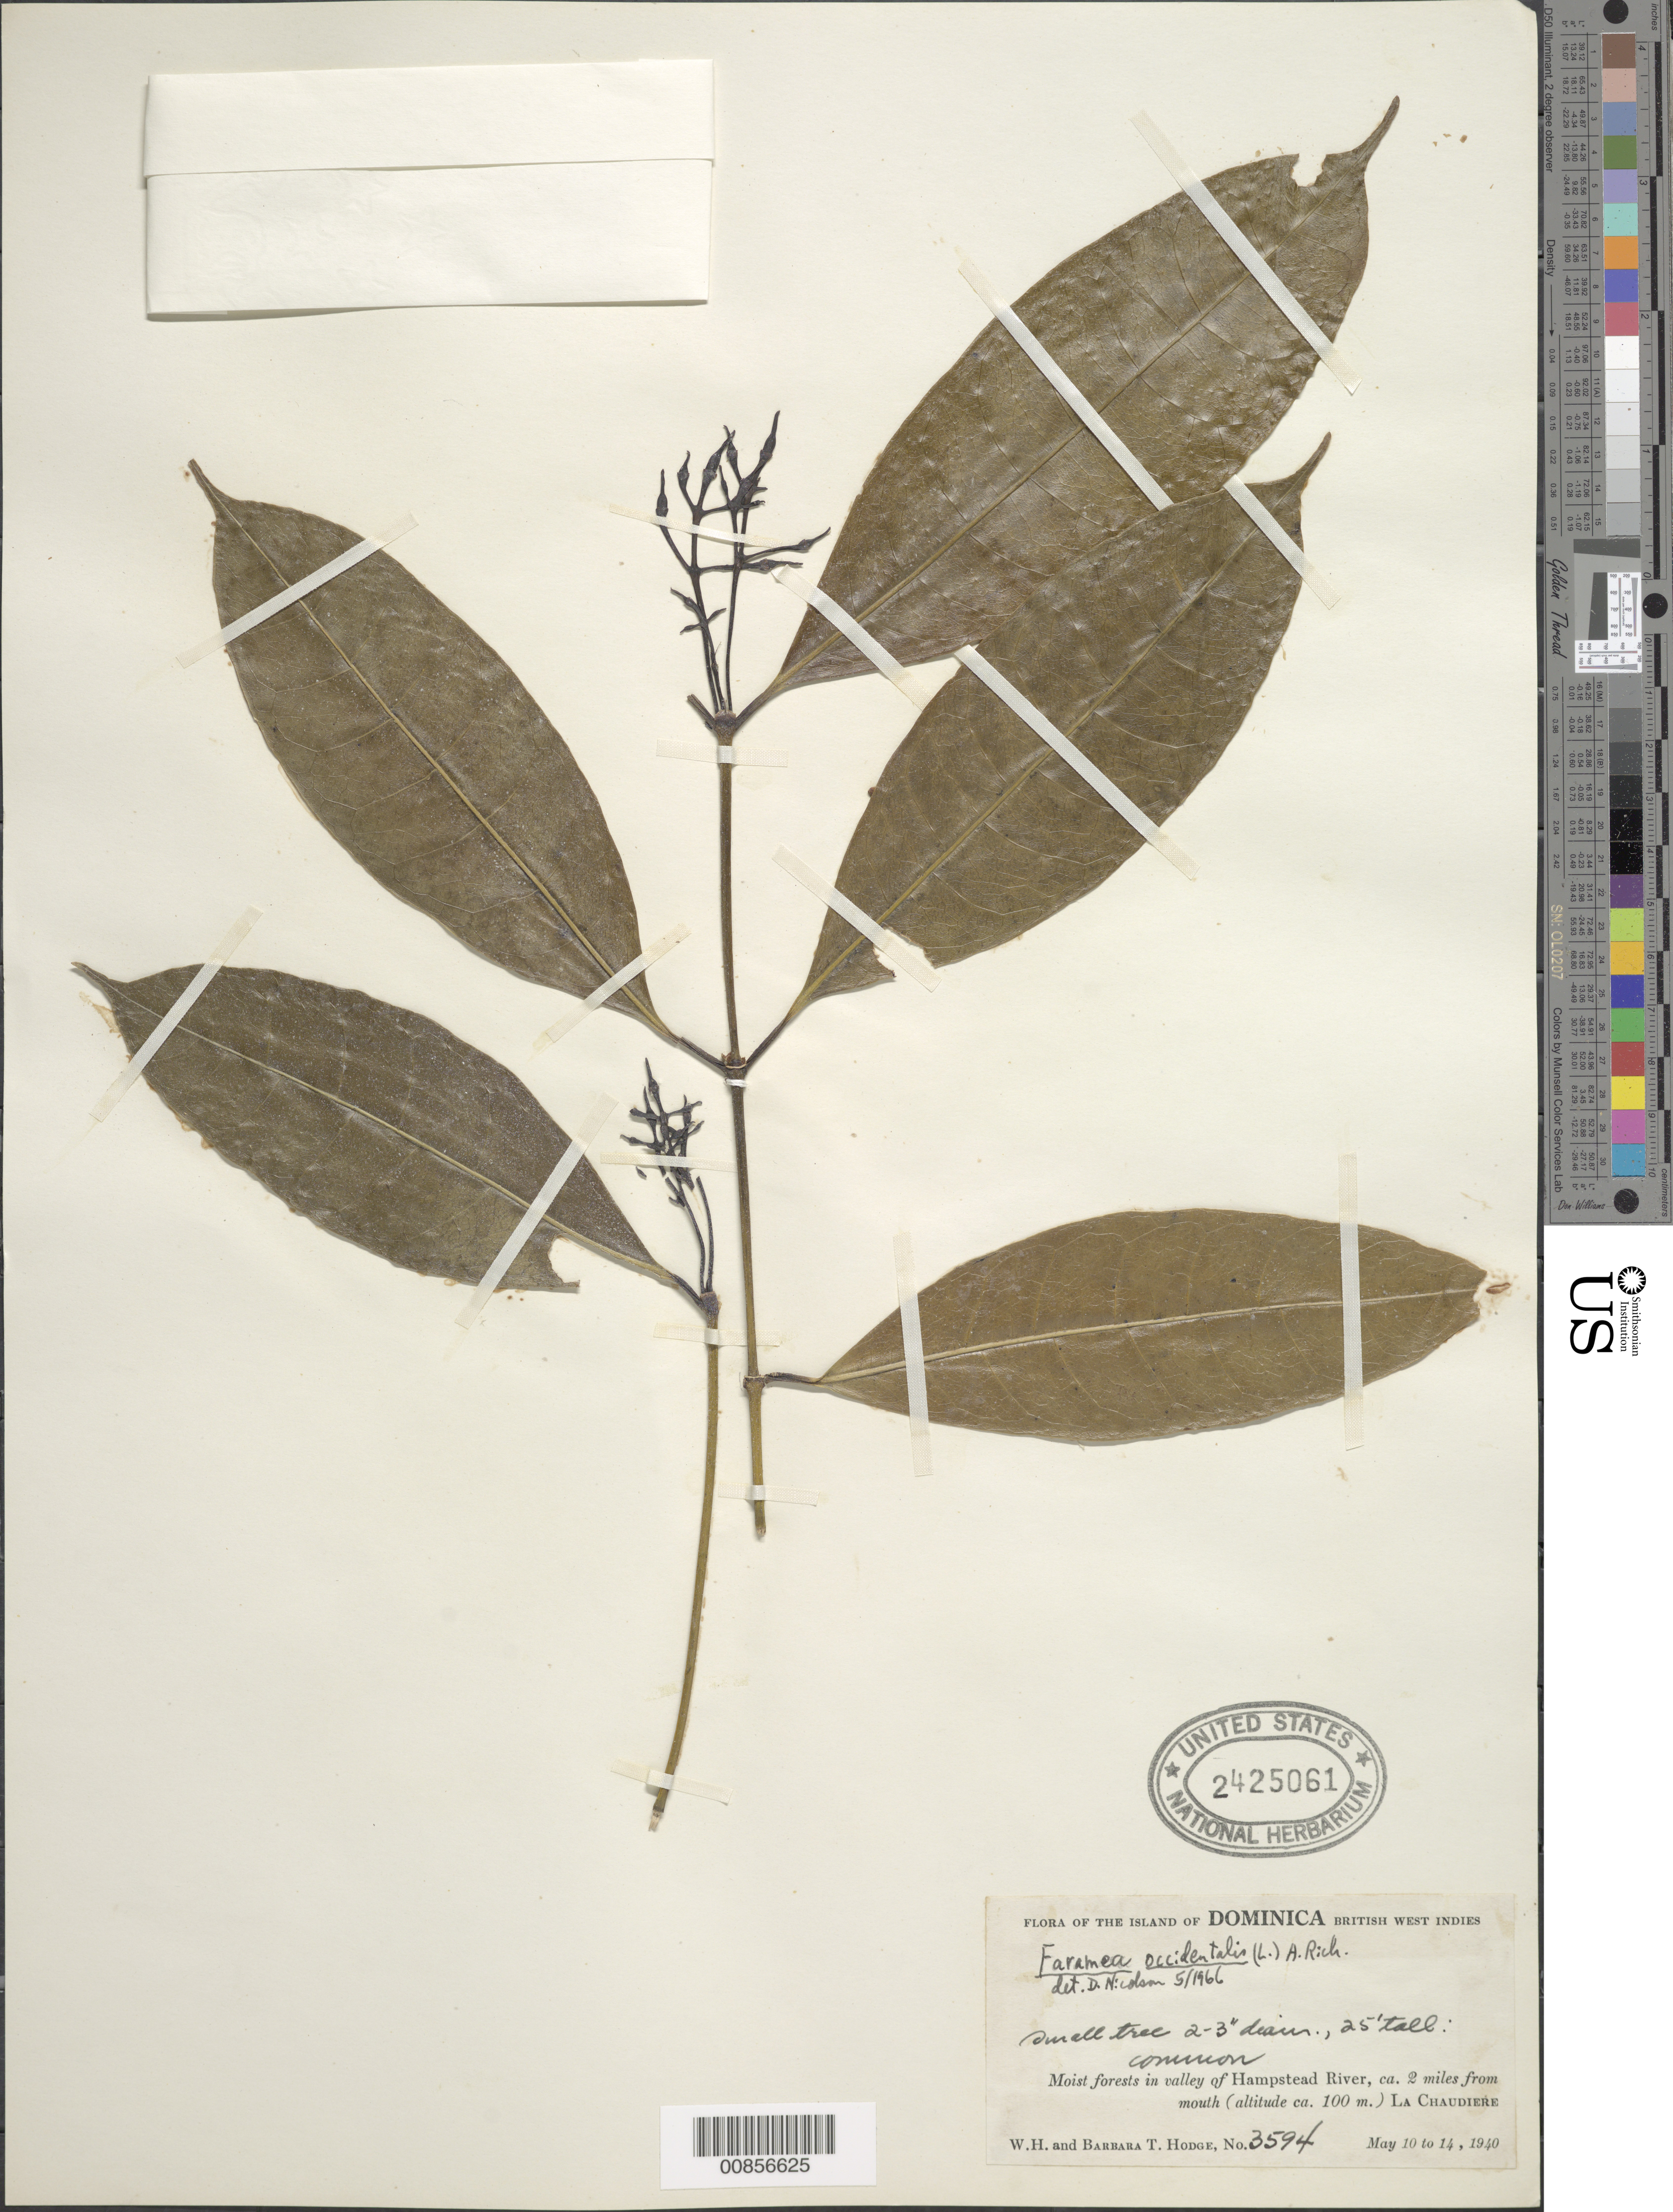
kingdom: Plantae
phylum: Tracheophyta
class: Magnoliopsida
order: Gentianales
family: Rubiaceae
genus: Faramea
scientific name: Faramea occidentalis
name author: (L.) A. Rich.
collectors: W. Hodge & B. Hodge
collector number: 3594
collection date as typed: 10 May 1940 to 14 May 1940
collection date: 1940-05-10/1940-05-14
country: Dominica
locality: Valley of Hampstead River, ca. 2 miles from mouth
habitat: Moist forests near mouth of river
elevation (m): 100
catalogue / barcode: US 2425061